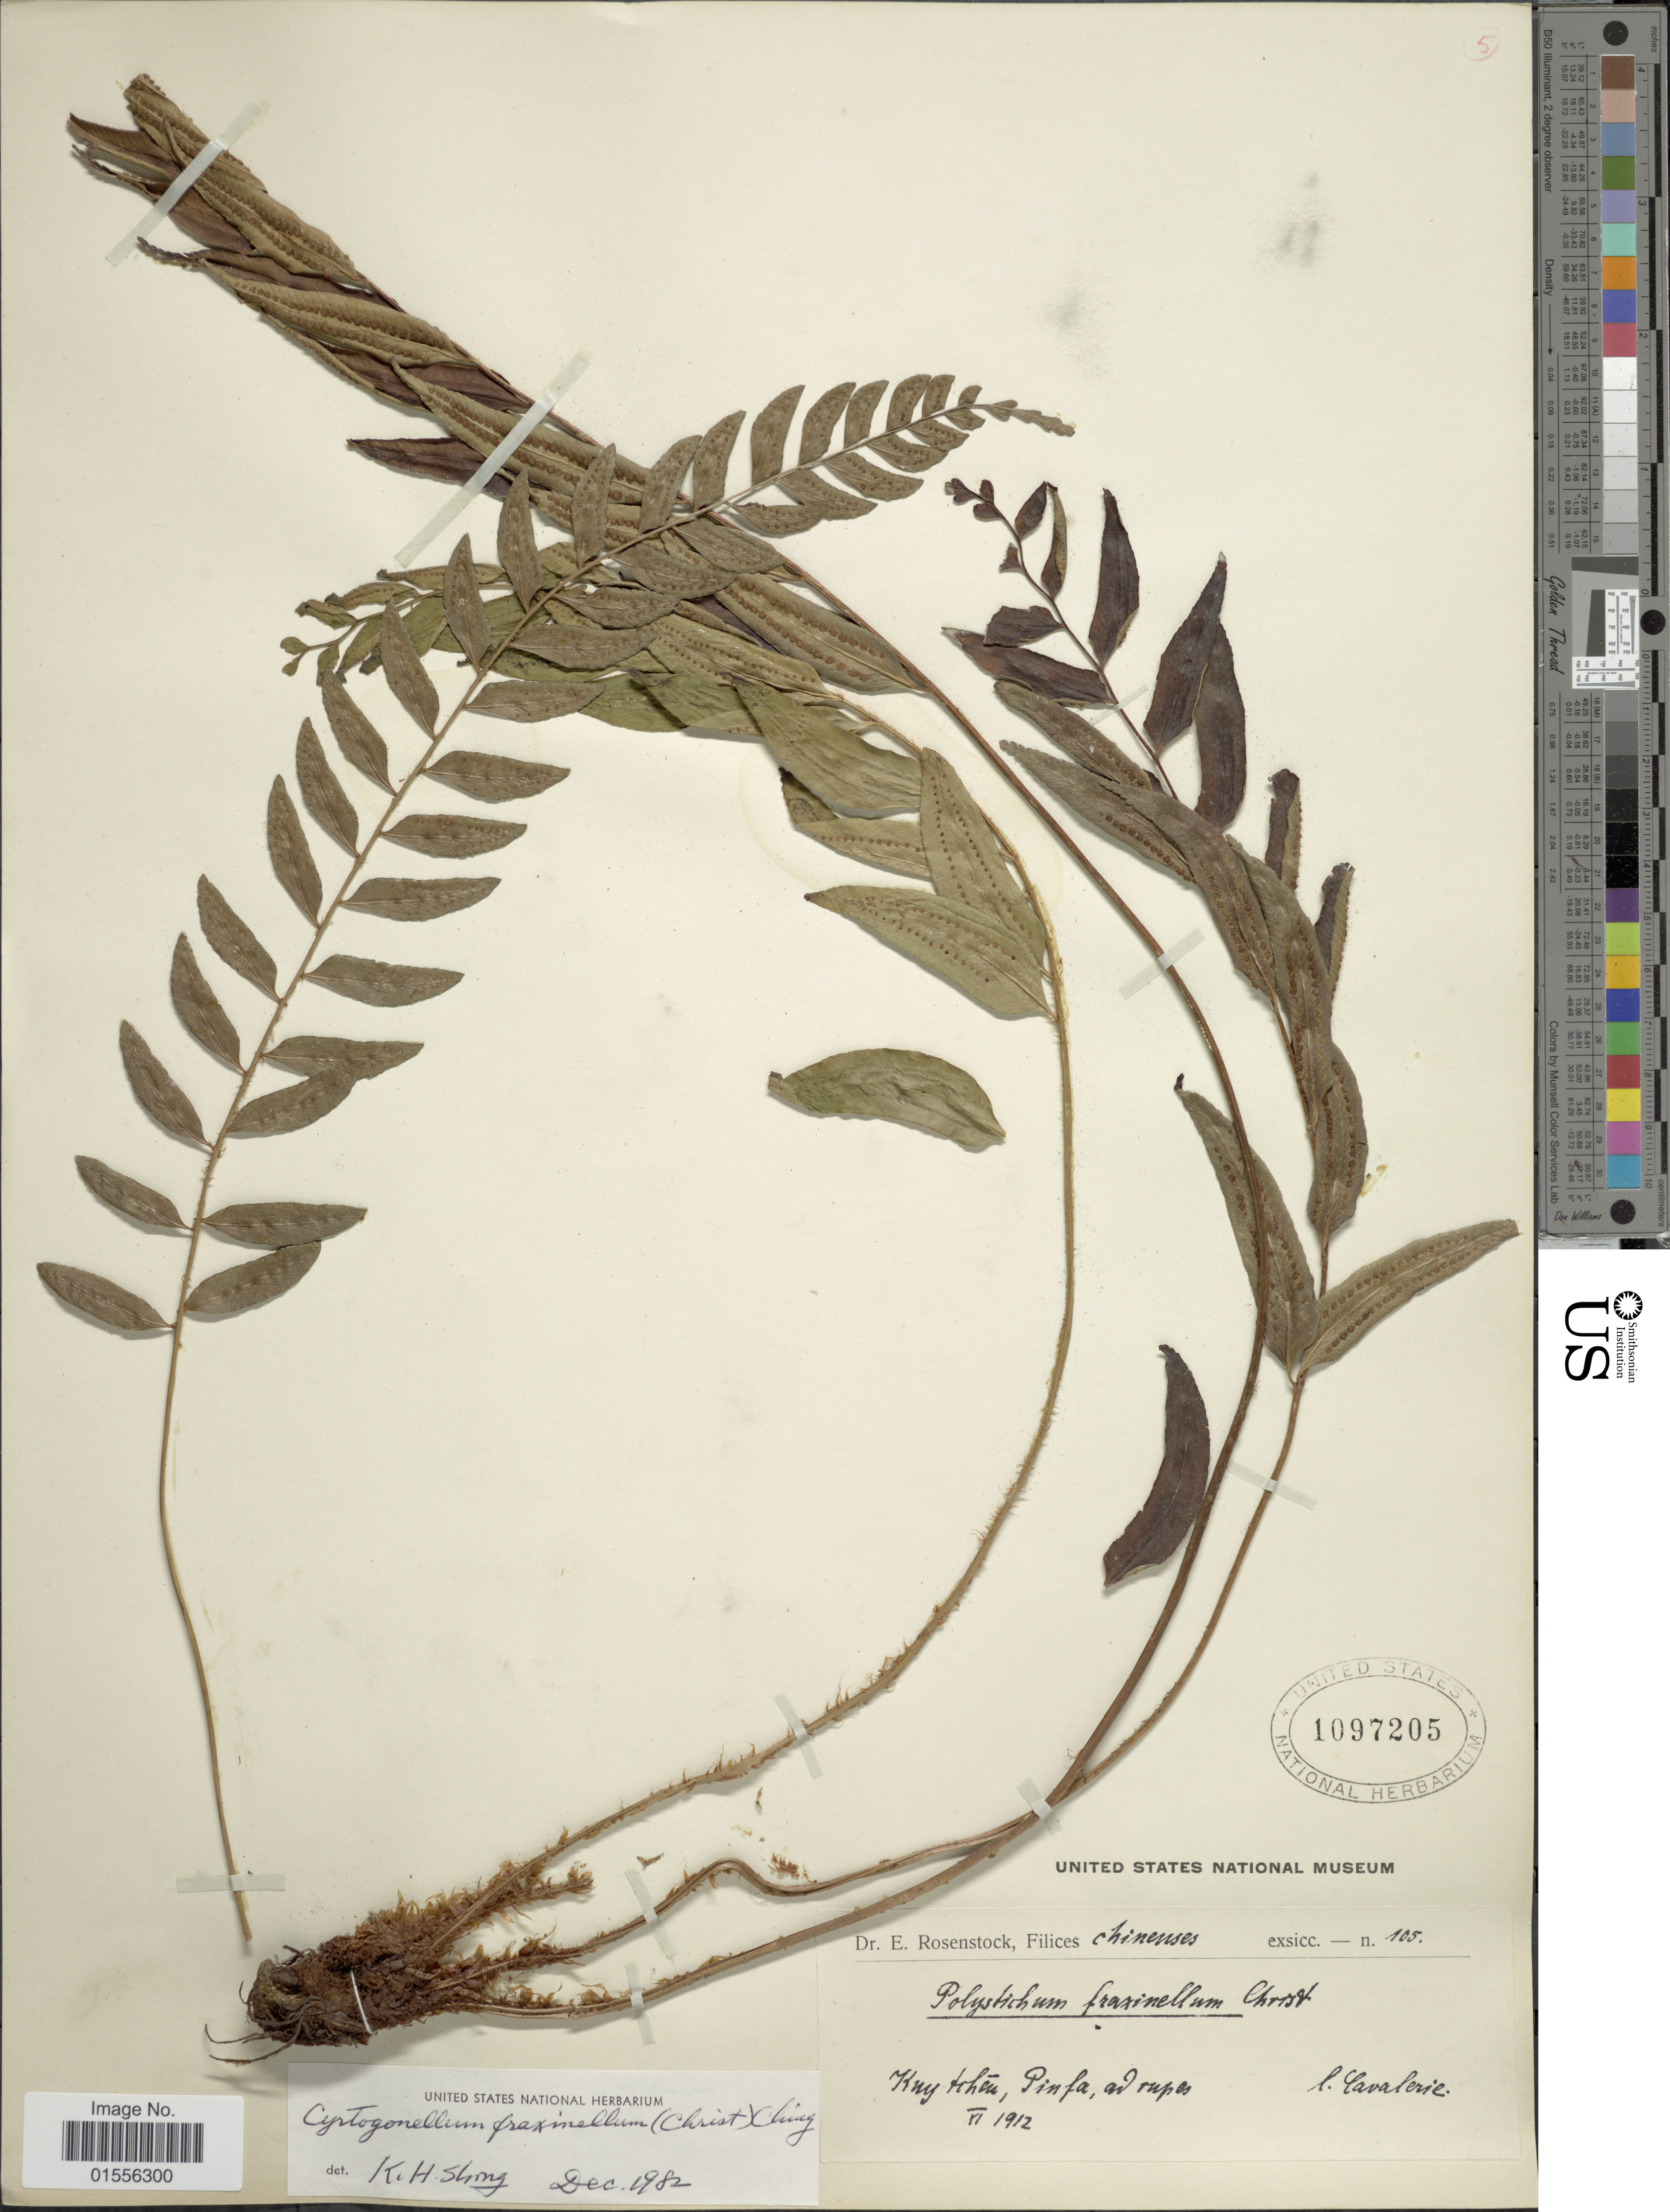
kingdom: Plantae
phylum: Tracheophyta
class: Polypodiopsida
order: Polypodiales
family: Dryopteridaceae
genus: Cyrtomium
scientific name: Cyrtomium fraxinellum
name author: (Christ) Christ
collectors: -. Cavalerie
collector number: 105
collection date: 1912-06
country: China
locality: Kuy tchen, Pinfa, ad rupes [interpreted]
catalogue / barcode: US 1097205